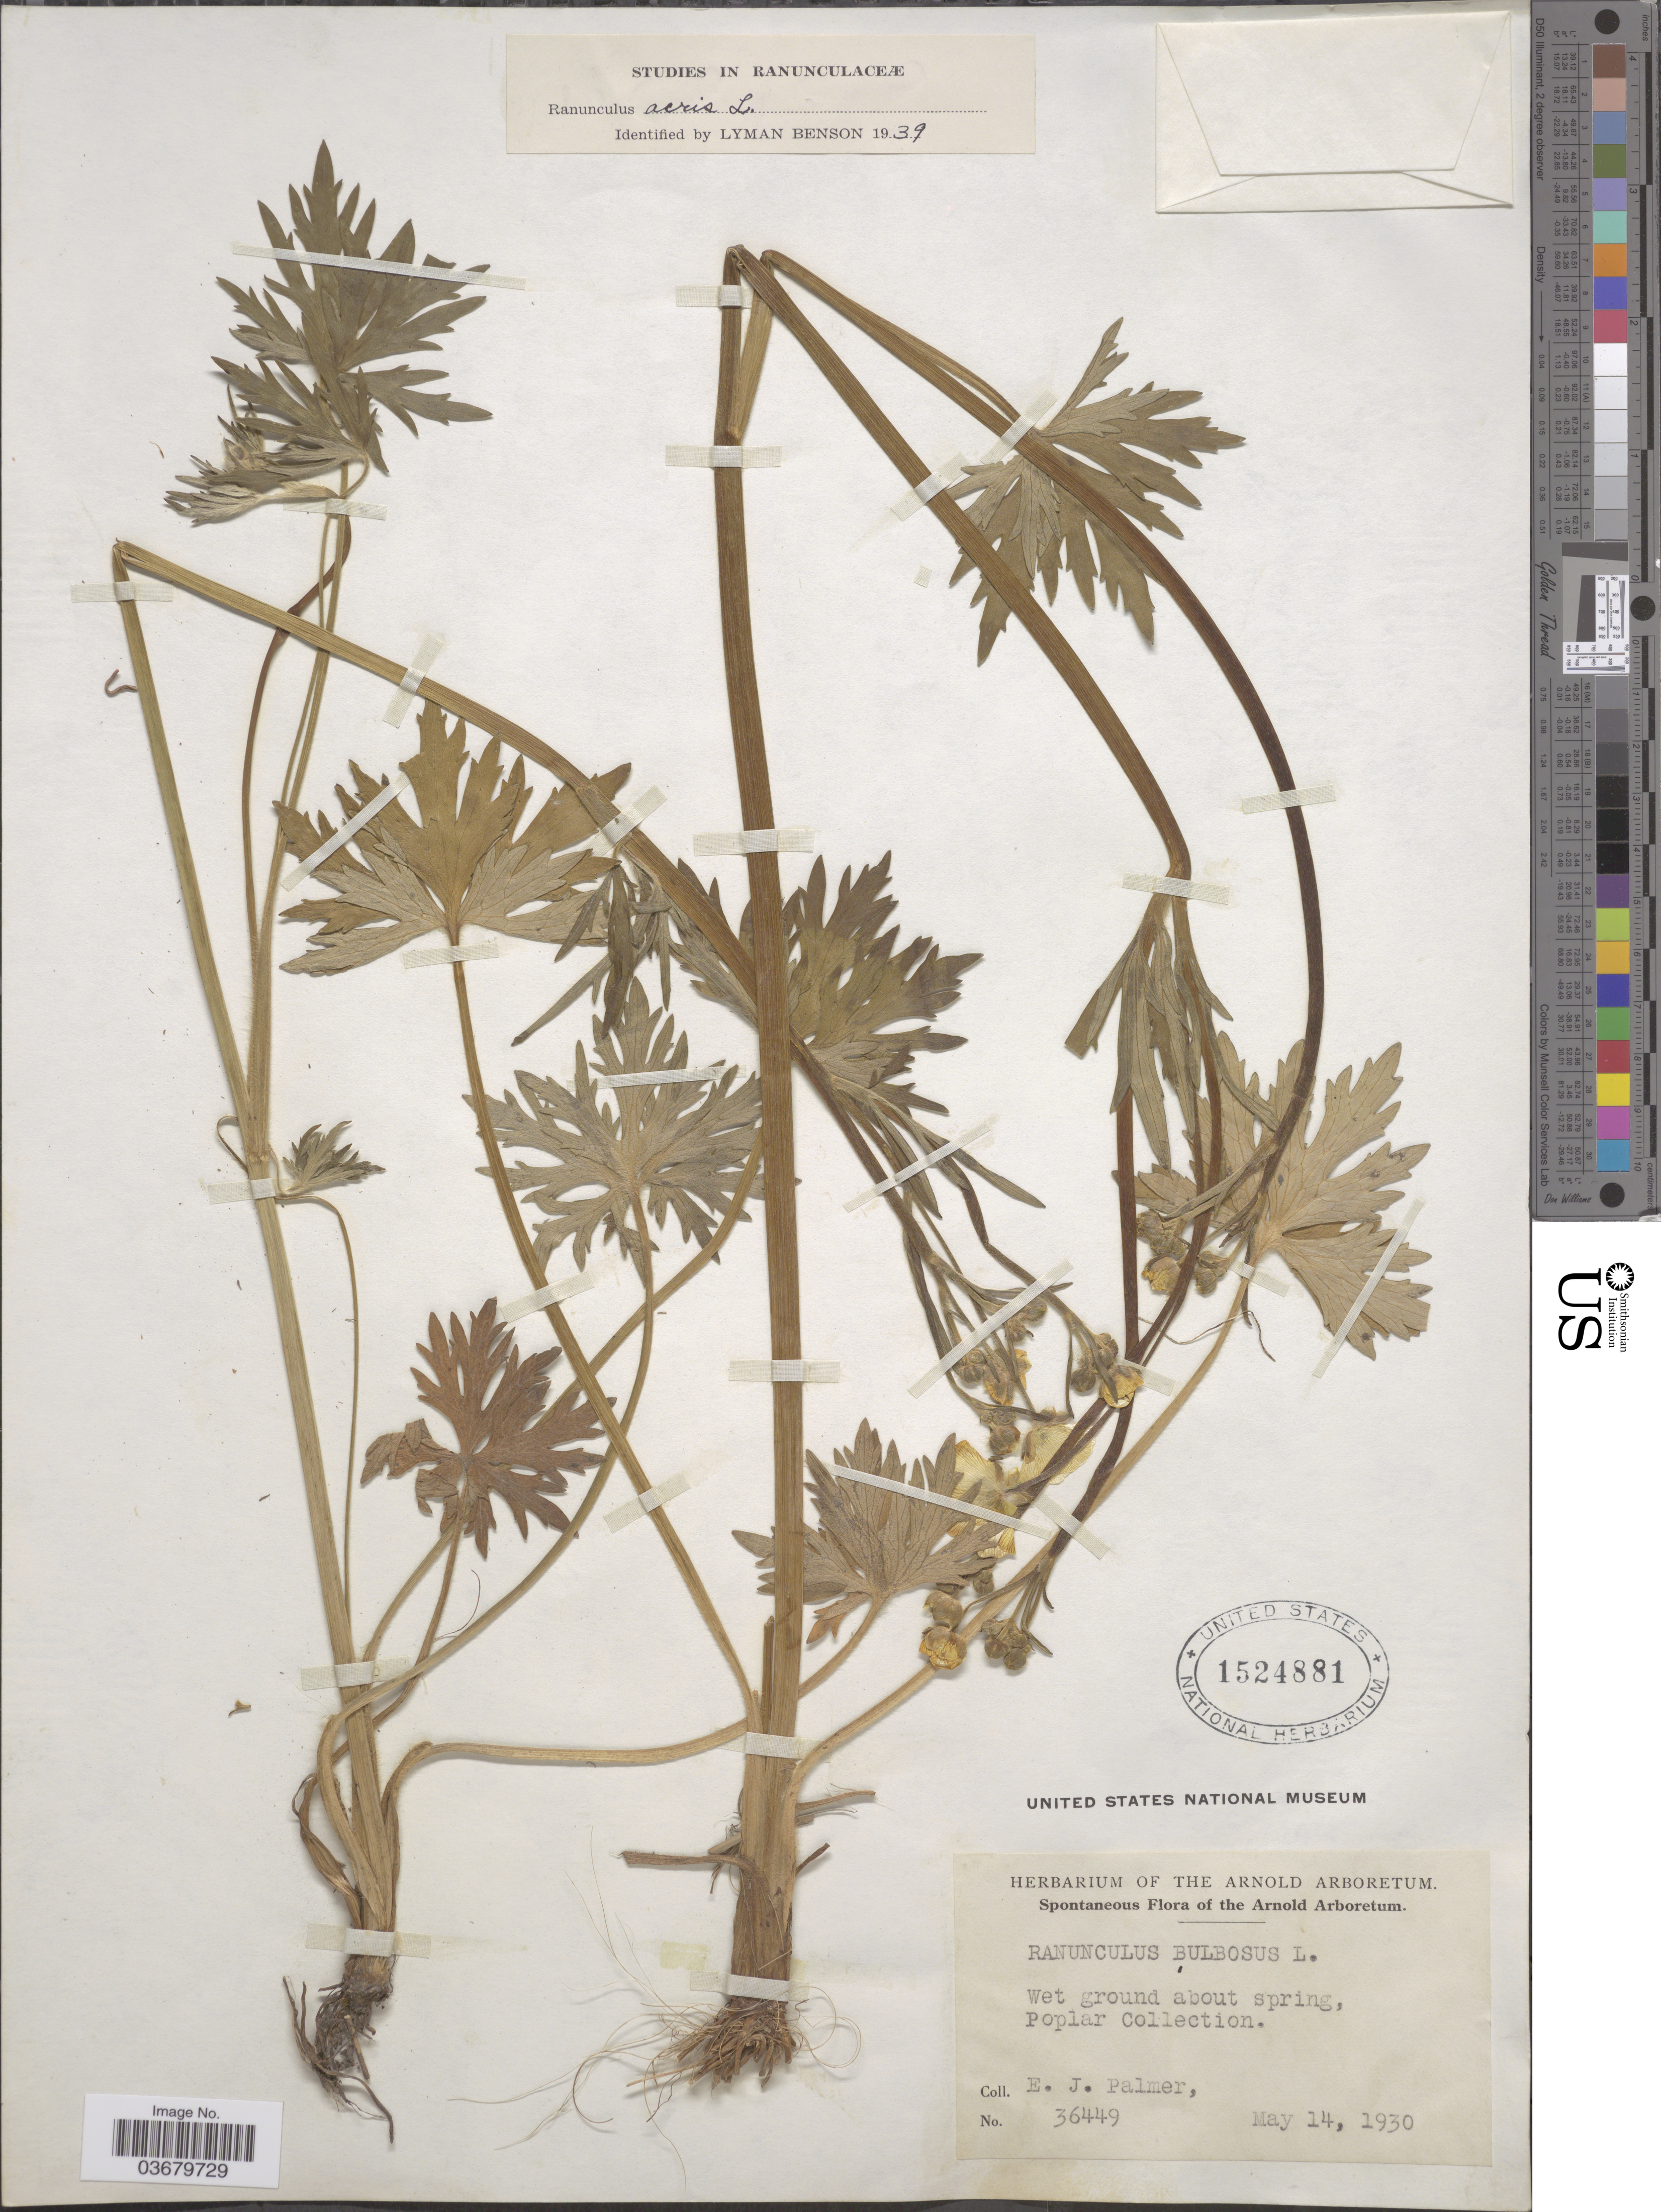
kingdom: Plantae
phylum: Tracheophyta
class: Magnoliopsida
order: Ranunculales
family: Ranunculaceae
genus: Ranunculus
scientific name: Ranunculus acris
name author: L.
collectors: E. J. Palmer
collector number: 36449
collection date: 1930-05-14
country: United States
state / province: Massachusetts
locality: Arnold Arboretum.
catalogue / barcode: US 1524881